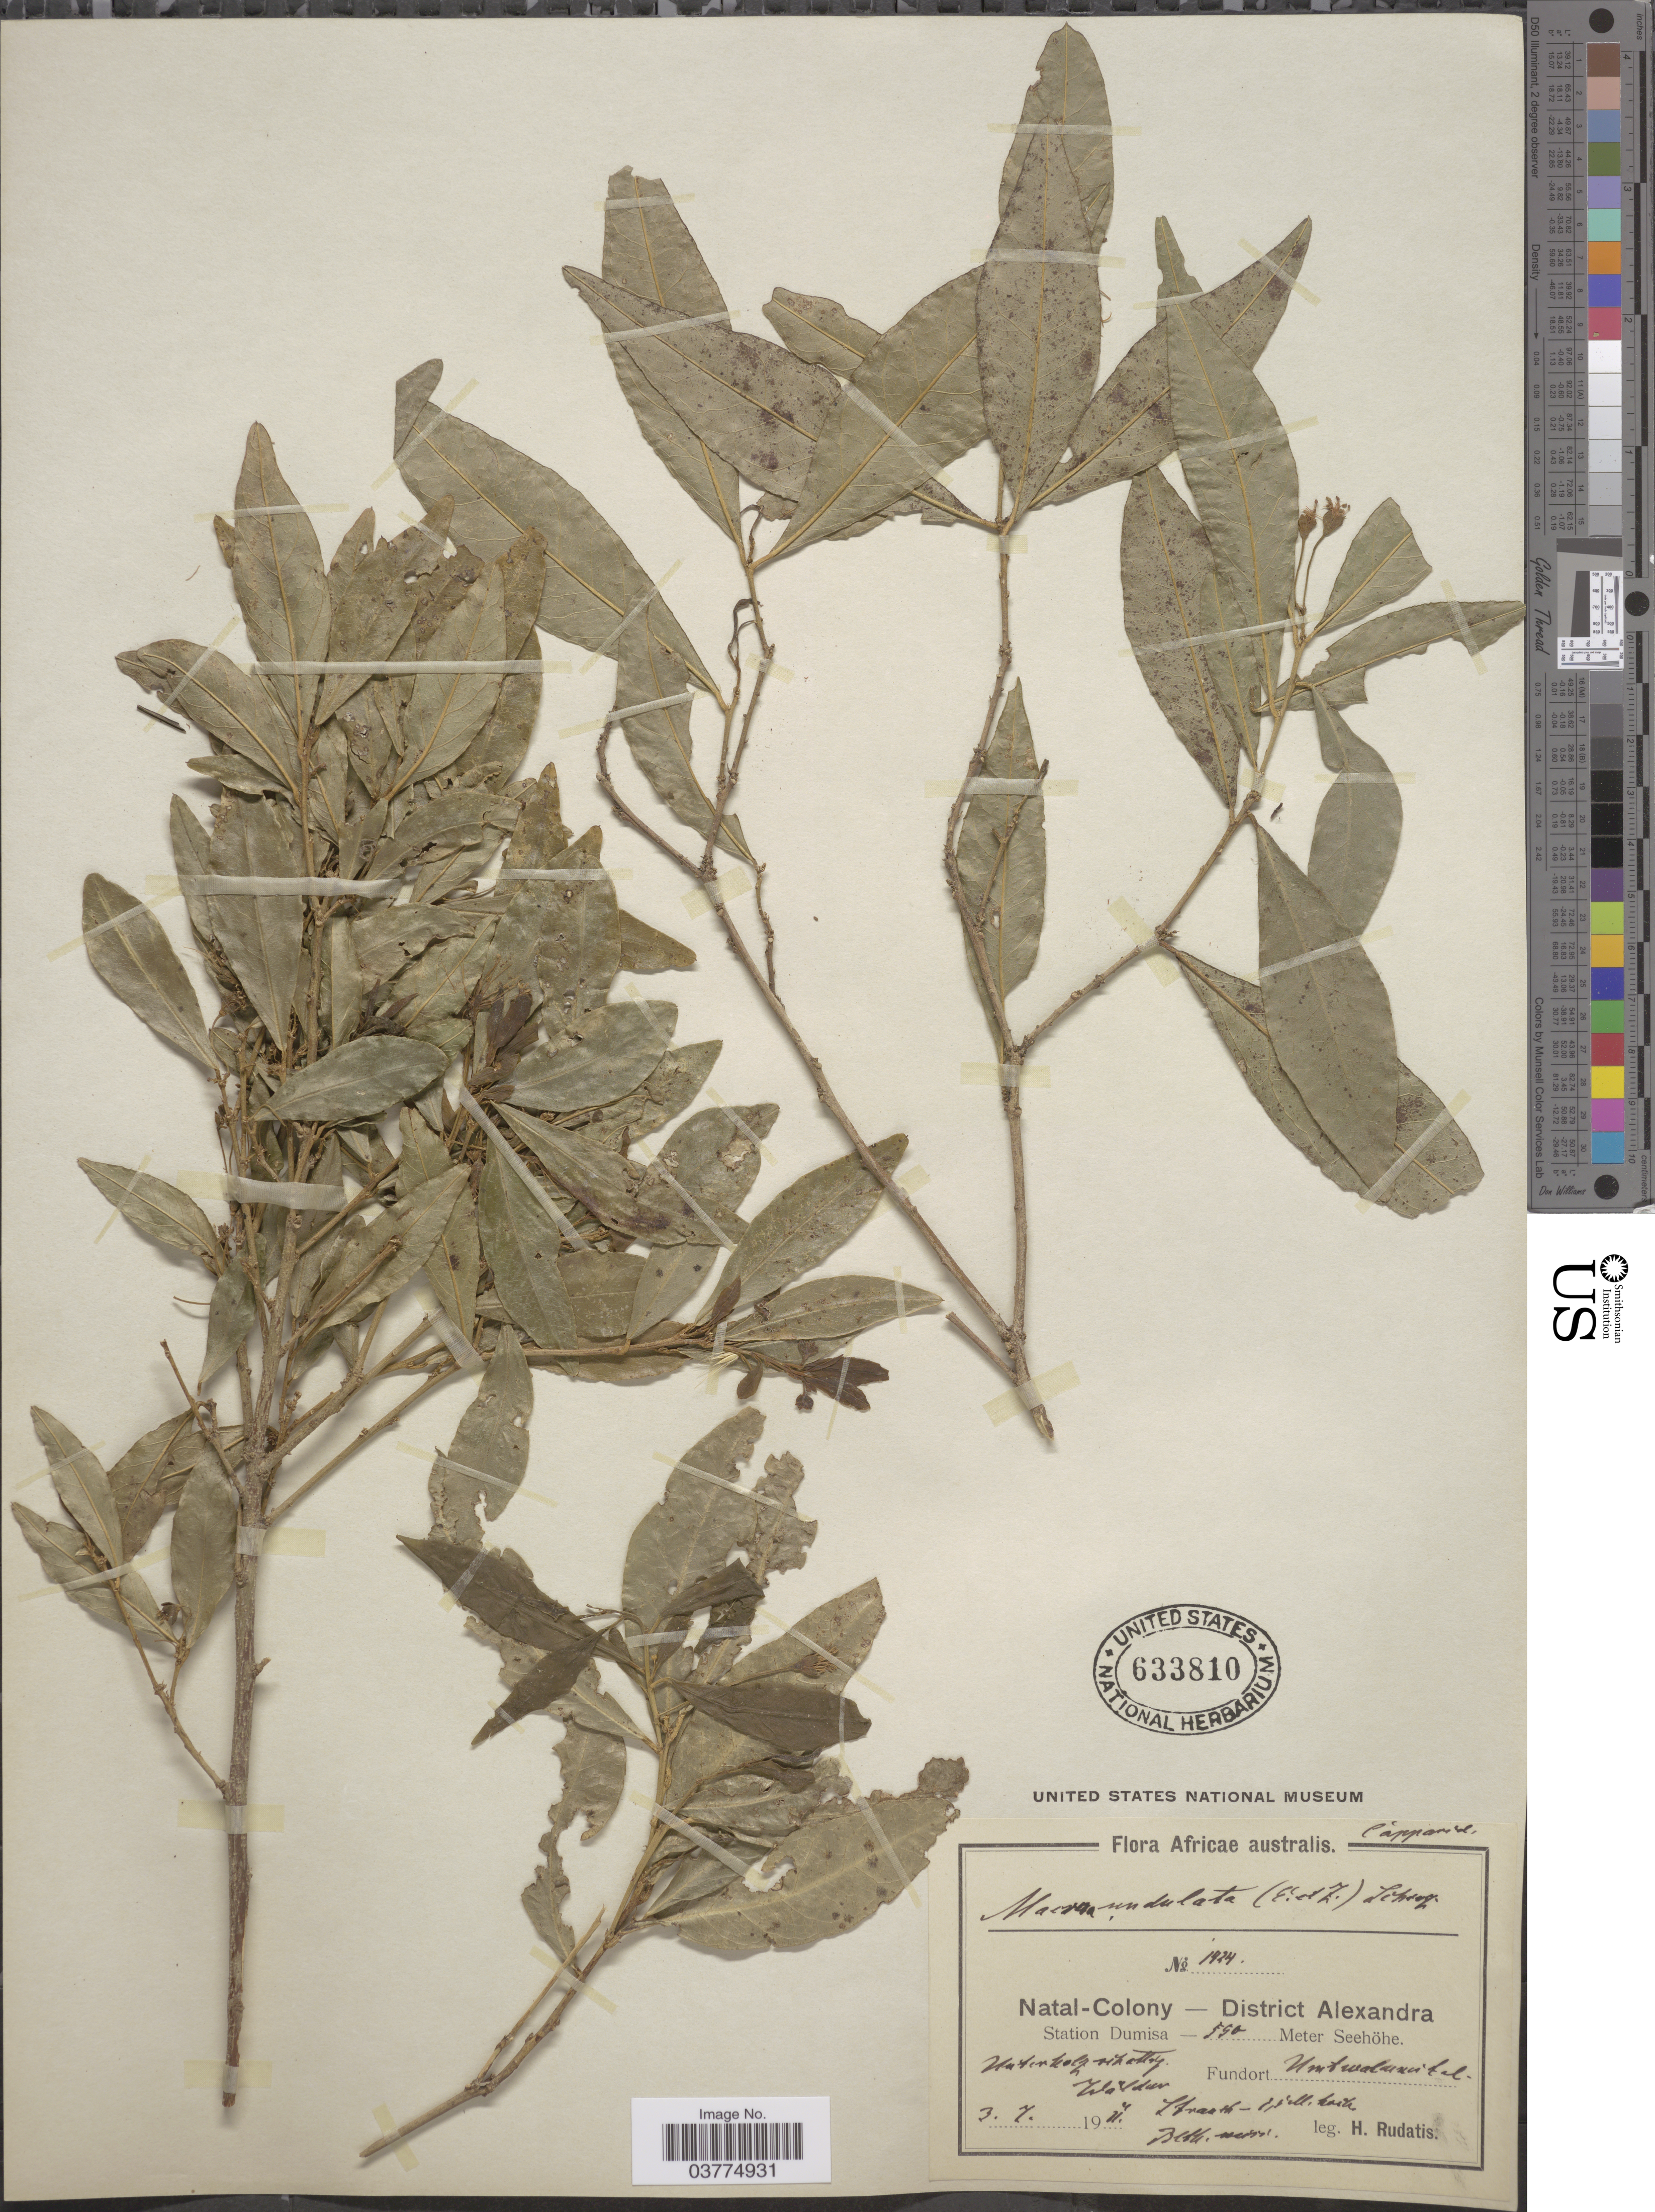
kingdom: Plantae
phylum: Tracheophyta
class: Magnoliopsida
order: Brassicales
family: Capparaceae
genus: Maerua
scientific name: Maerua undulata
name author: Durand & Schinz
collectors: H. Rudatis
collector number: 1424*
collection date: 1911-07-03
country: South Africa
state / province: KwaZulu-Natal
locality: Natal-Colony - District Alexandra. Station Dumisa. Fundort Umtwalunital [interpreted].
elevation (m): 550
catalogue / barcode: US 633810